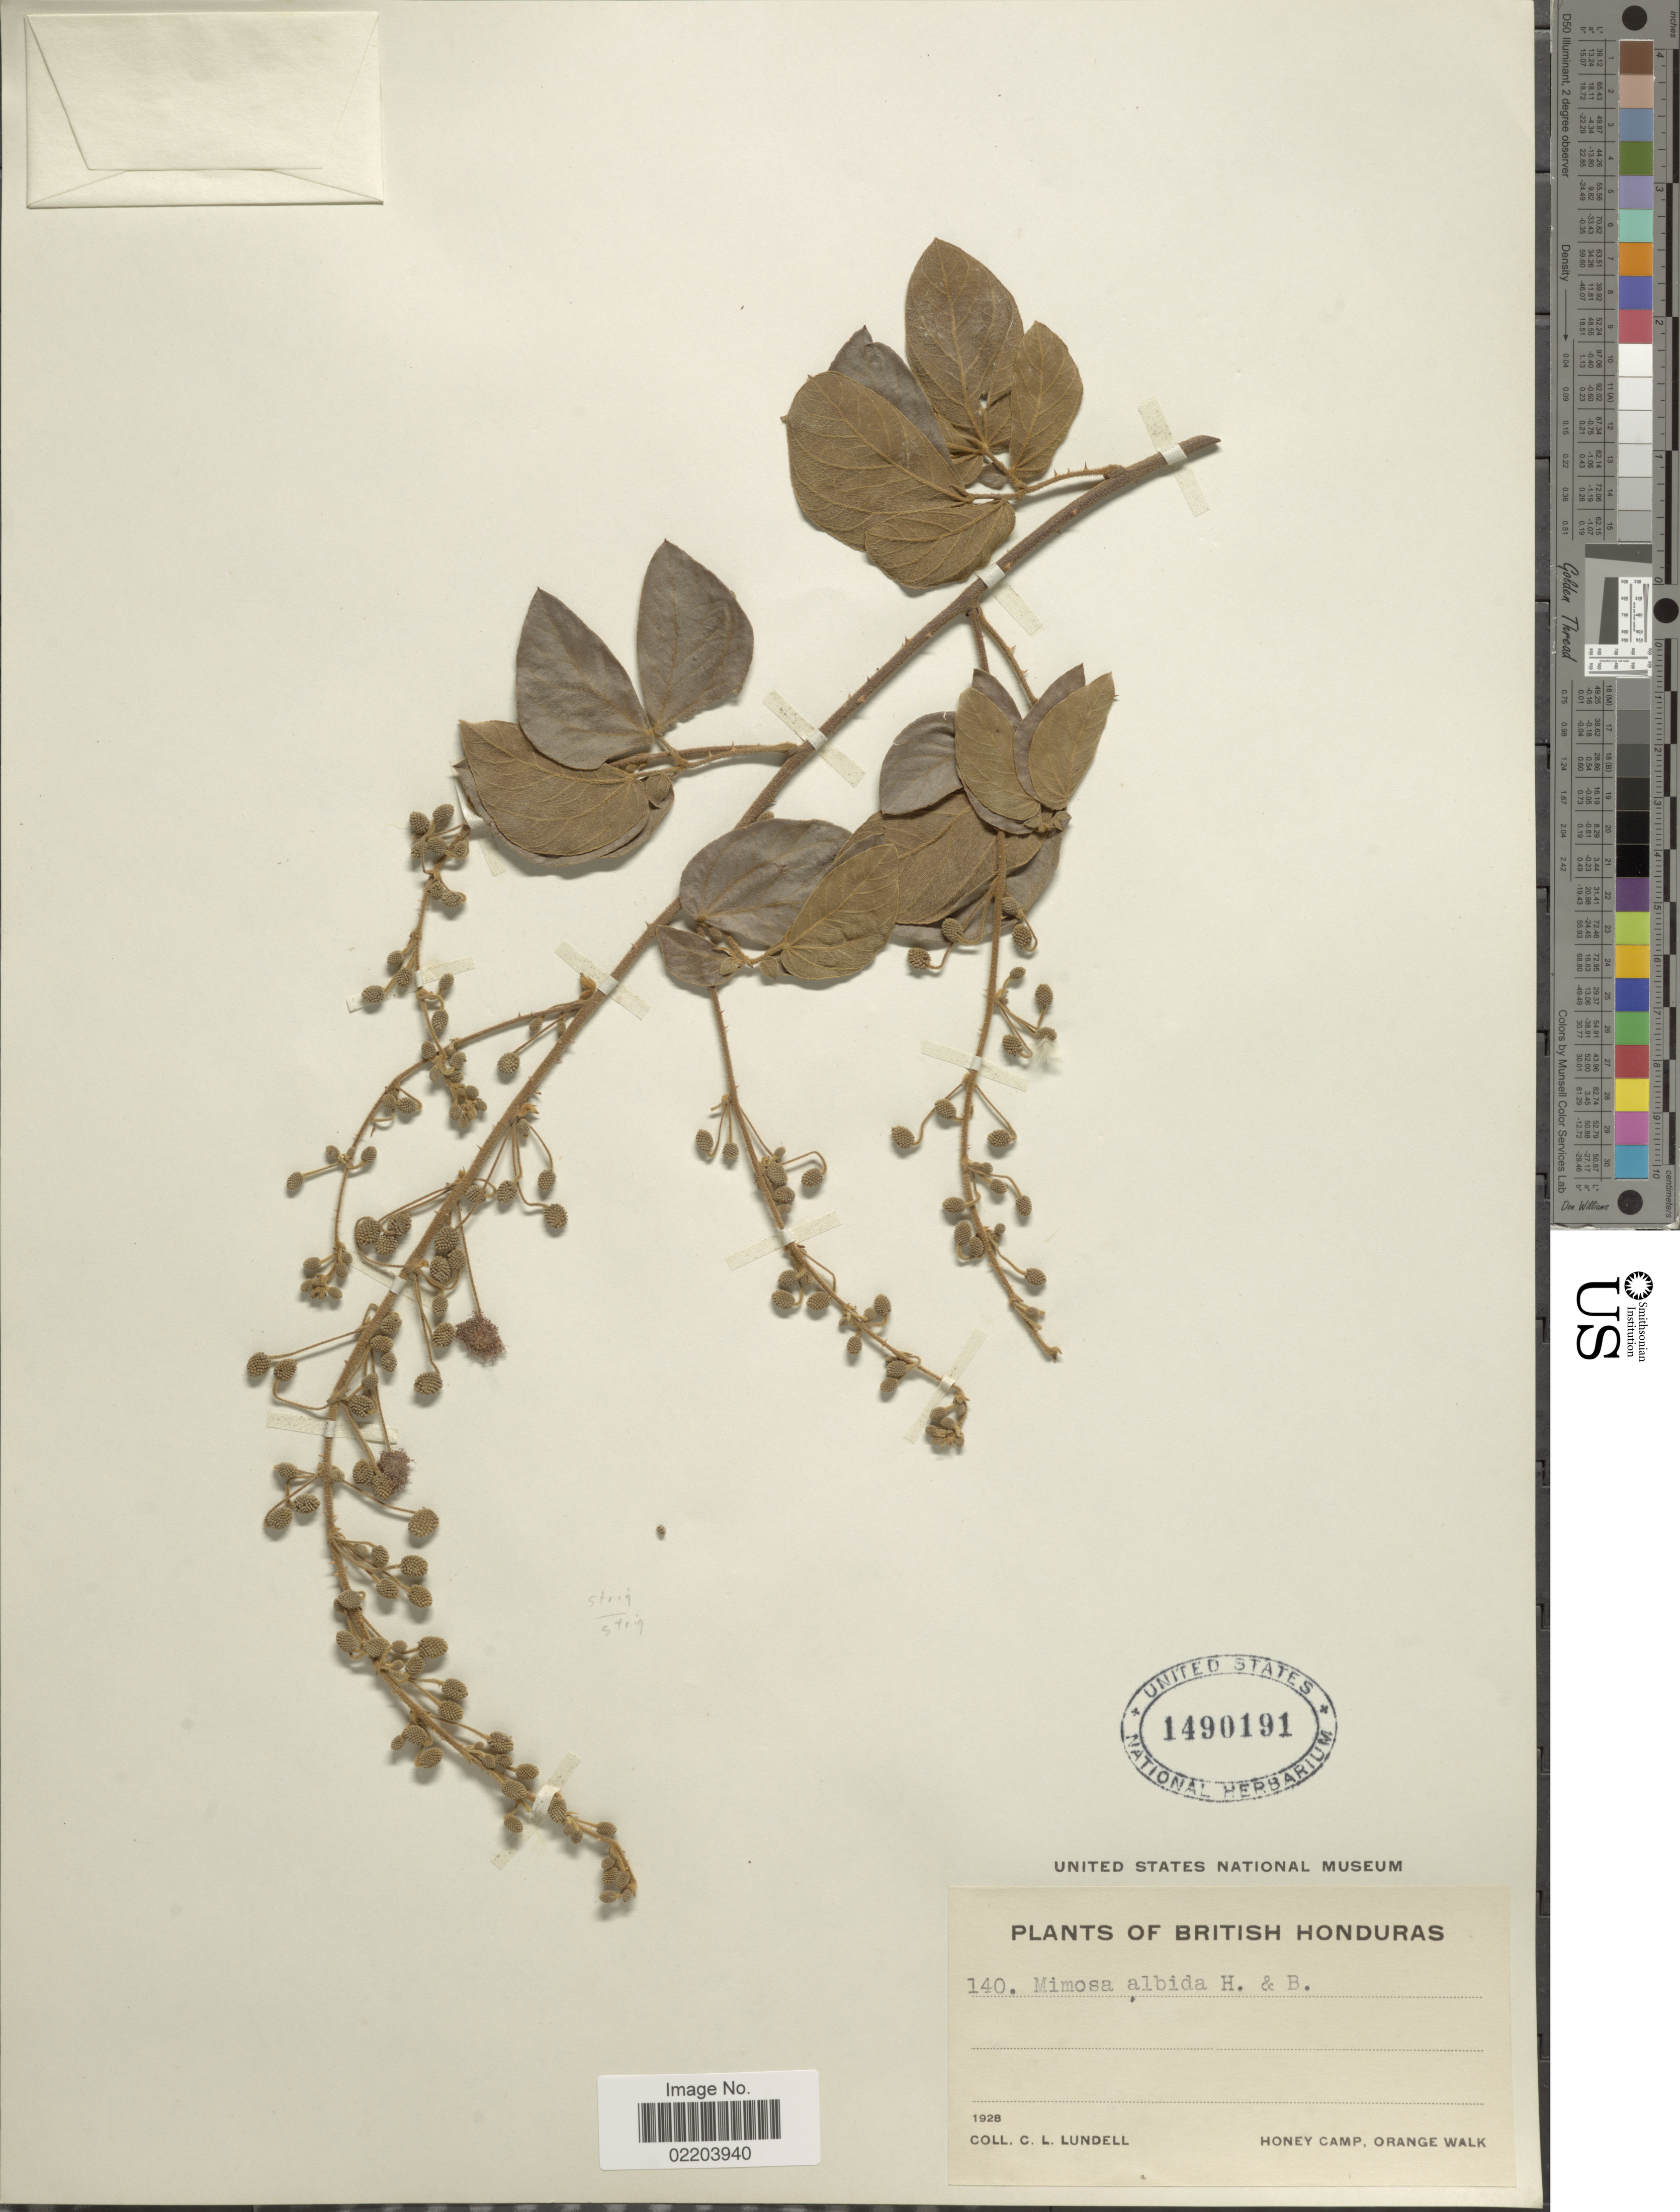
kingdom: Plantae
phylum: Tracheophyta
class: Magnoliopsida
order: Fabales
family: Fabaceae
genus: Mimosa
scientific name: Mimosa albida var. strigosa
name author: (Willd.) B.L. Rob.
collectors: C. L. Lundell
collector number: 140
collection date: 1928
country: Belize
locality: British Honduras. Honey Camp, Orange Walk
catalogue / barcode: US 1490191